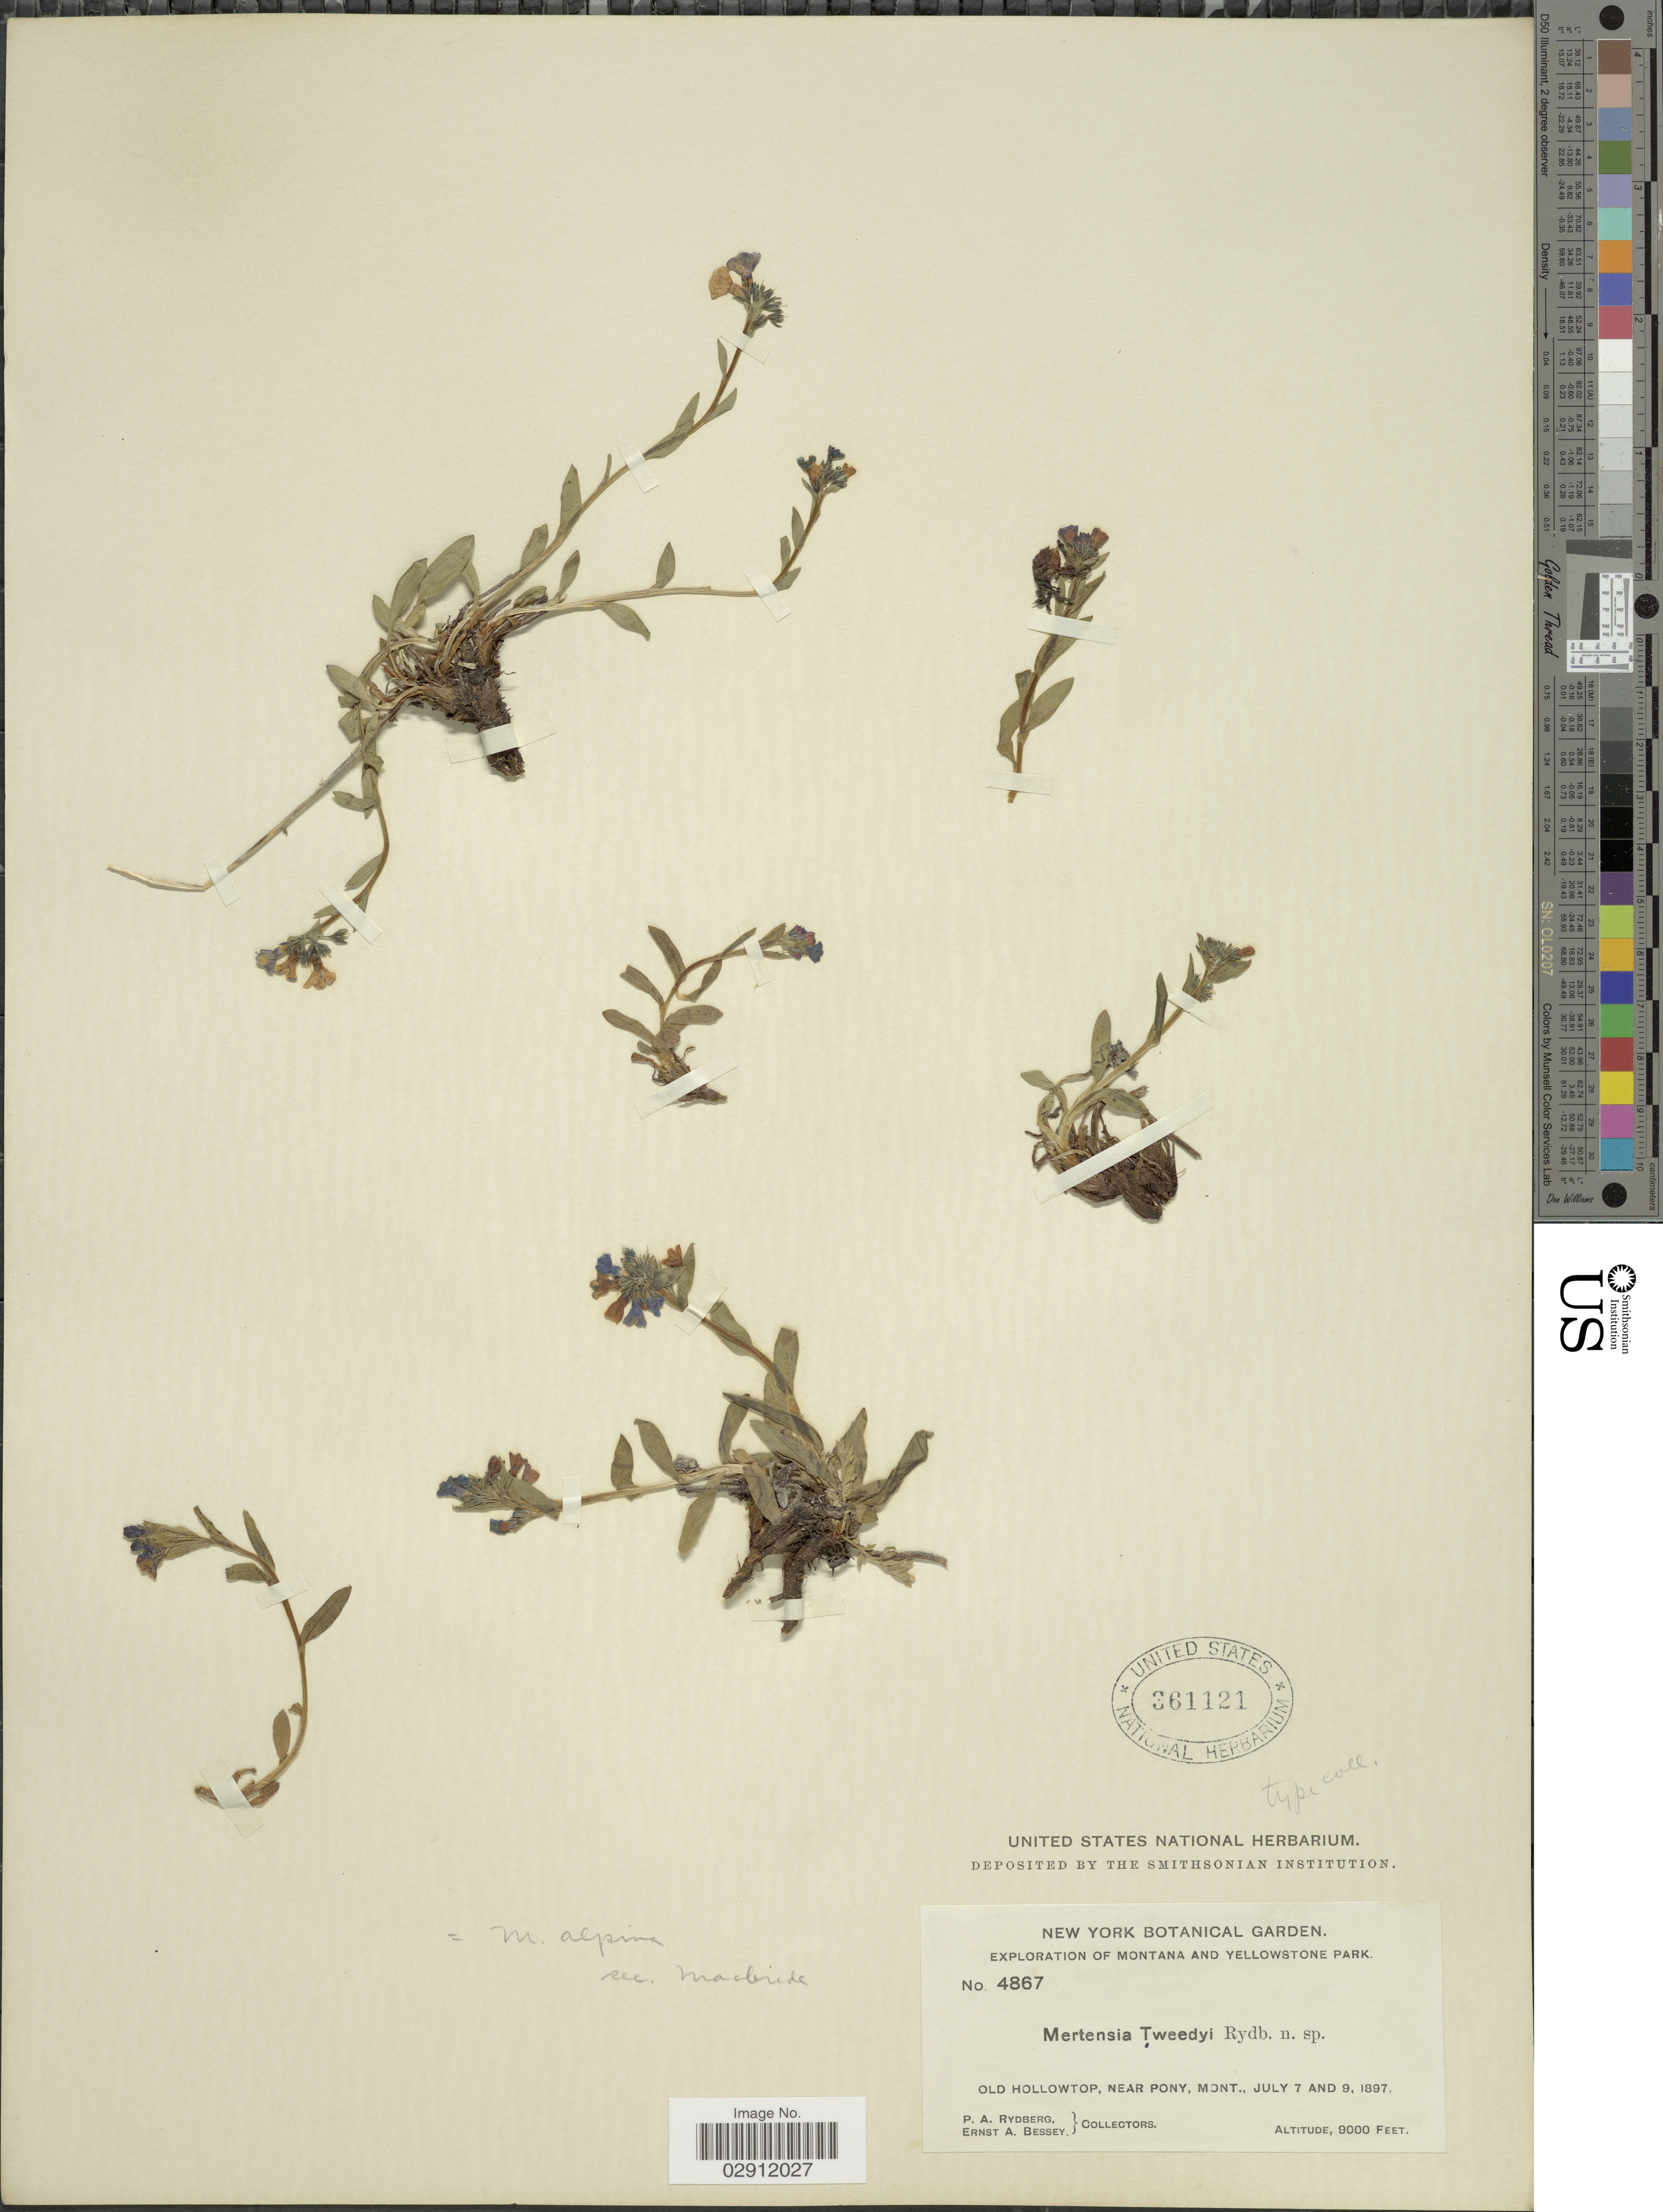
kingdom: Plantae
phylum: Tracheophyta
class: Magnoliopsida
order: Boraginales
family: Boraginaceae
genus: Mertensia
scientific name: Mertensia alpina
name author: (Torr.) G. Don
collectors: P. A. Rydberg & E. A. Bessey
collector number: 4867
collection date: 1897-07-07/1897-07-09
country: United States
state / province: Montana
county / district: Madison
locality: Yellowstone Park. OId Hallowtop, near Pony.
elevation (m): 2743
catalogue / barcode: US 361121